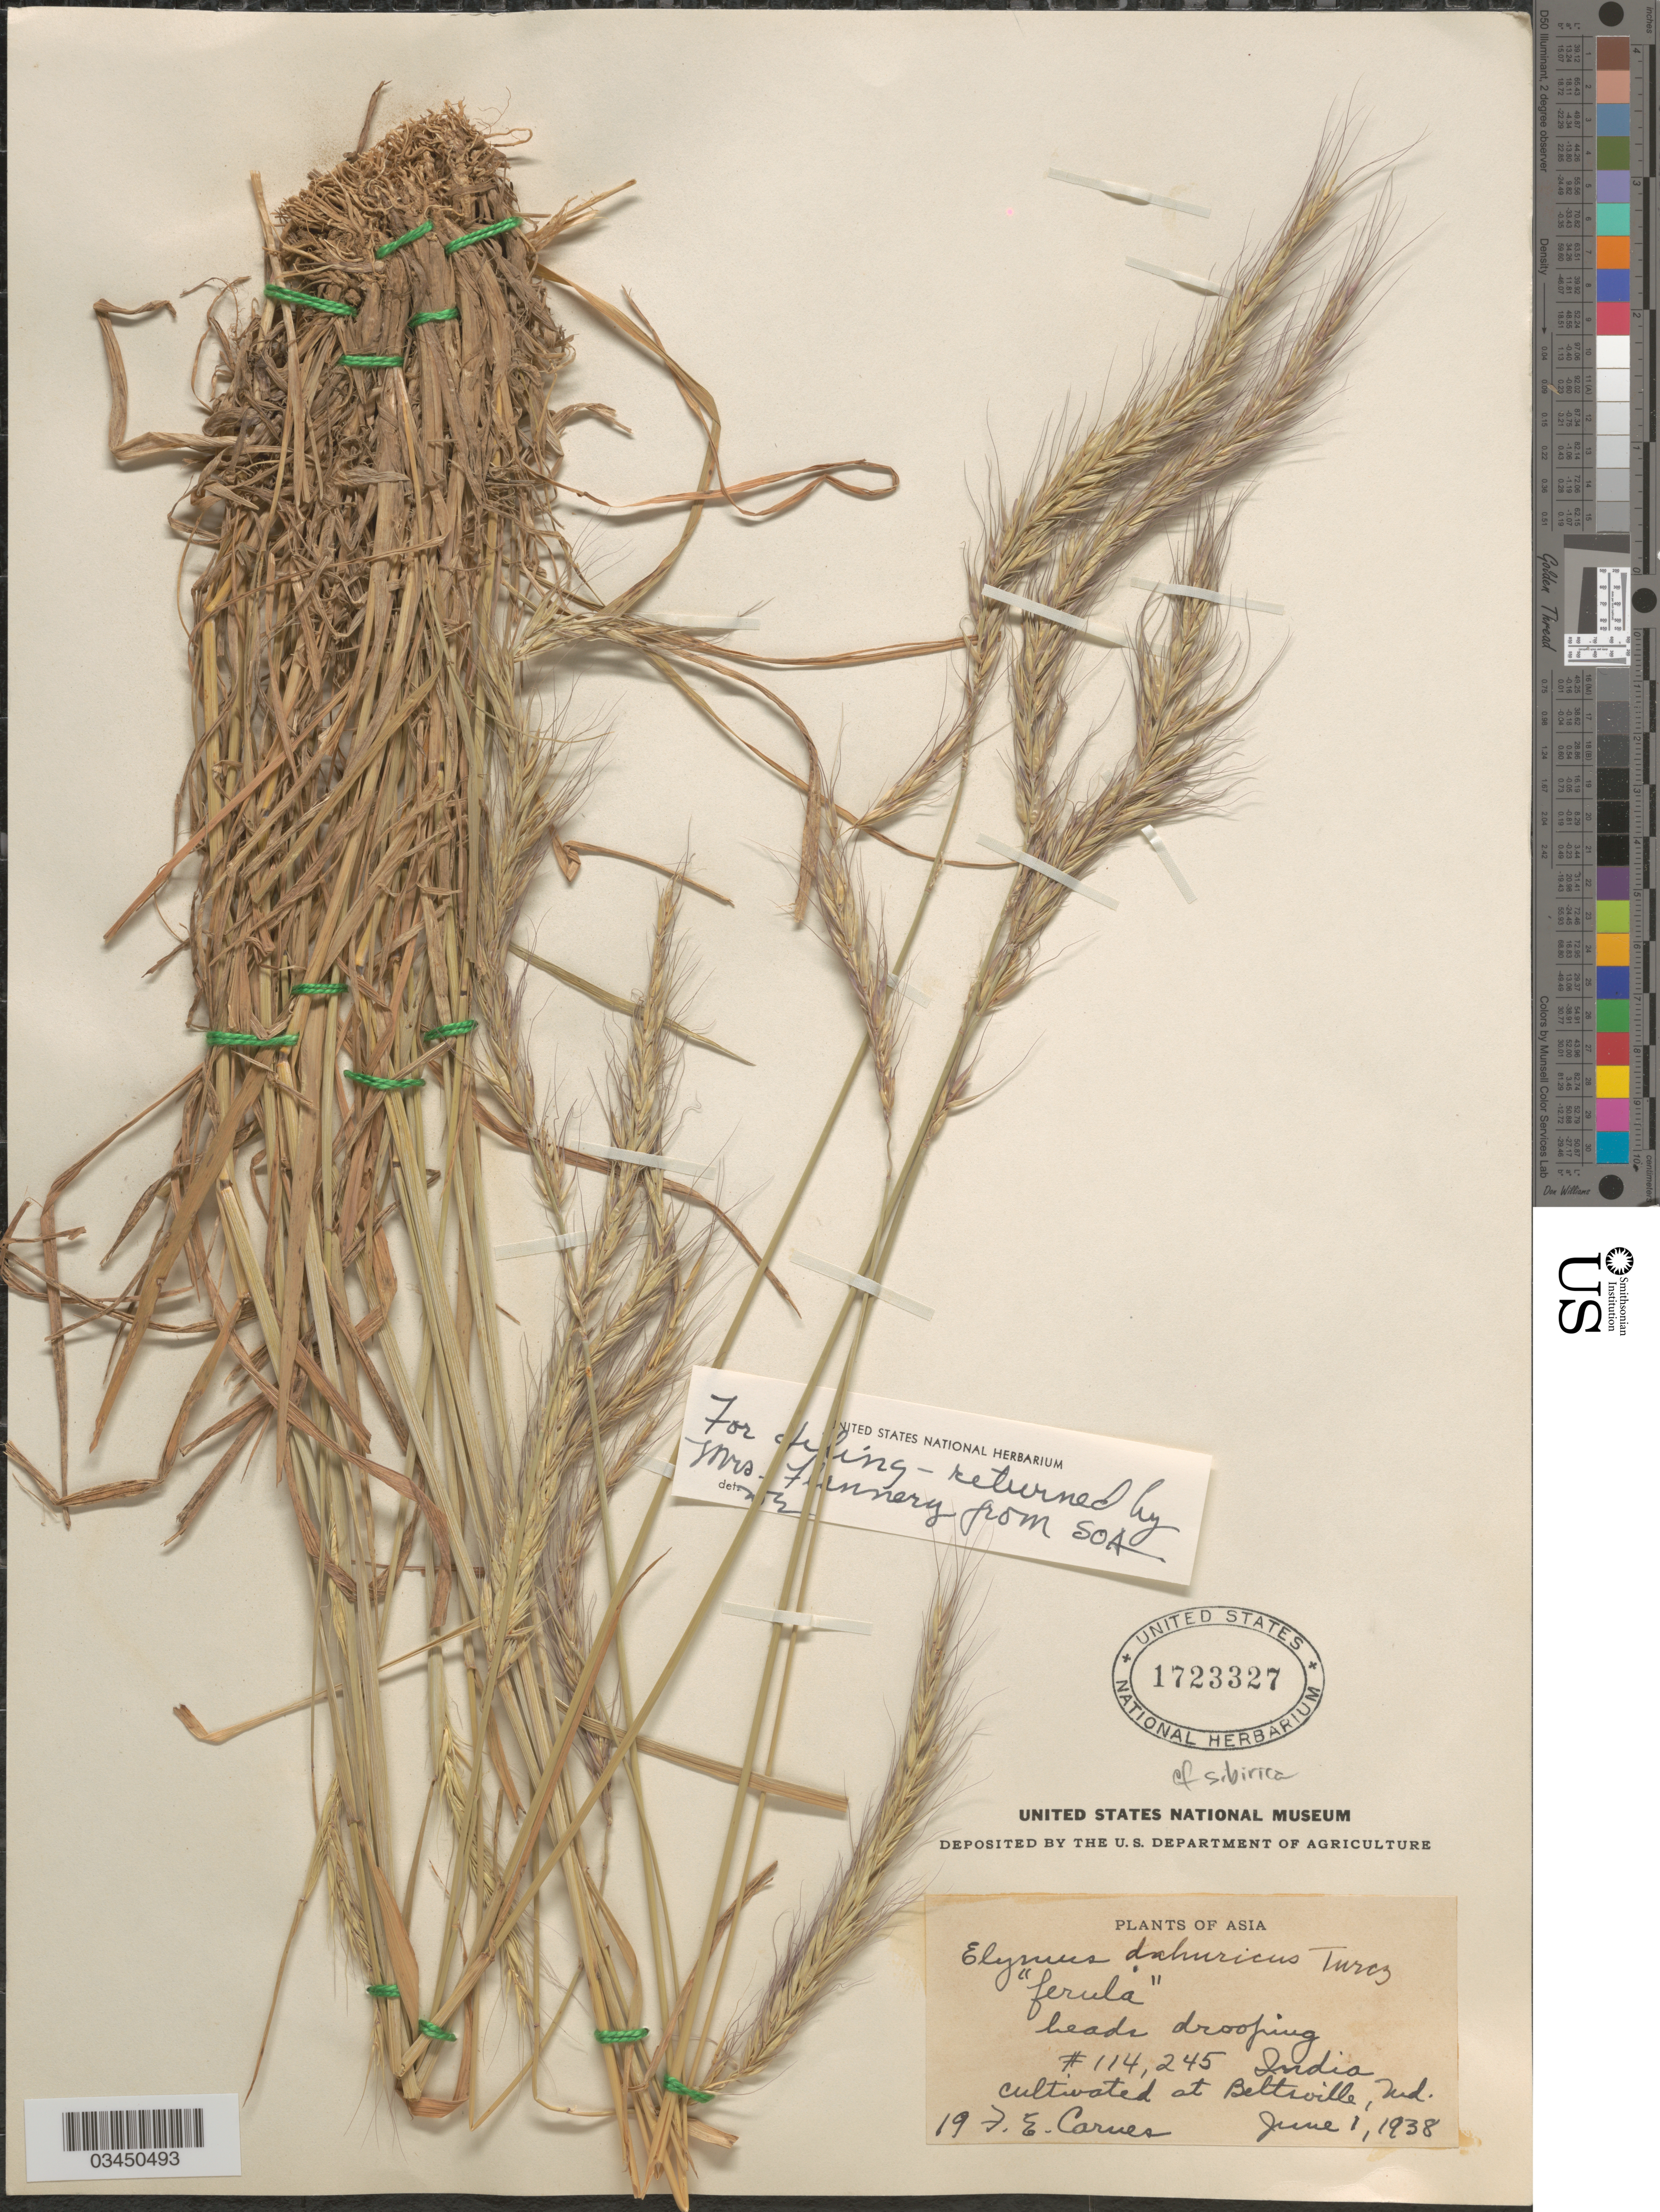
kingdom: Plantae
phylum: Tracheophyta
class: Liliopsida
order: Poales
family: Poaceae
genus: Elymus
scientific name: Elymus sibiricus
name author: L.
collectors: F. Carnes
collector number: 19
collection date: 1938-06-01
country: United States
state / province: Maryland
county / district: Prince George's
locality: Cultivated at Beltsville.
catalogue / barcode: US 1723327